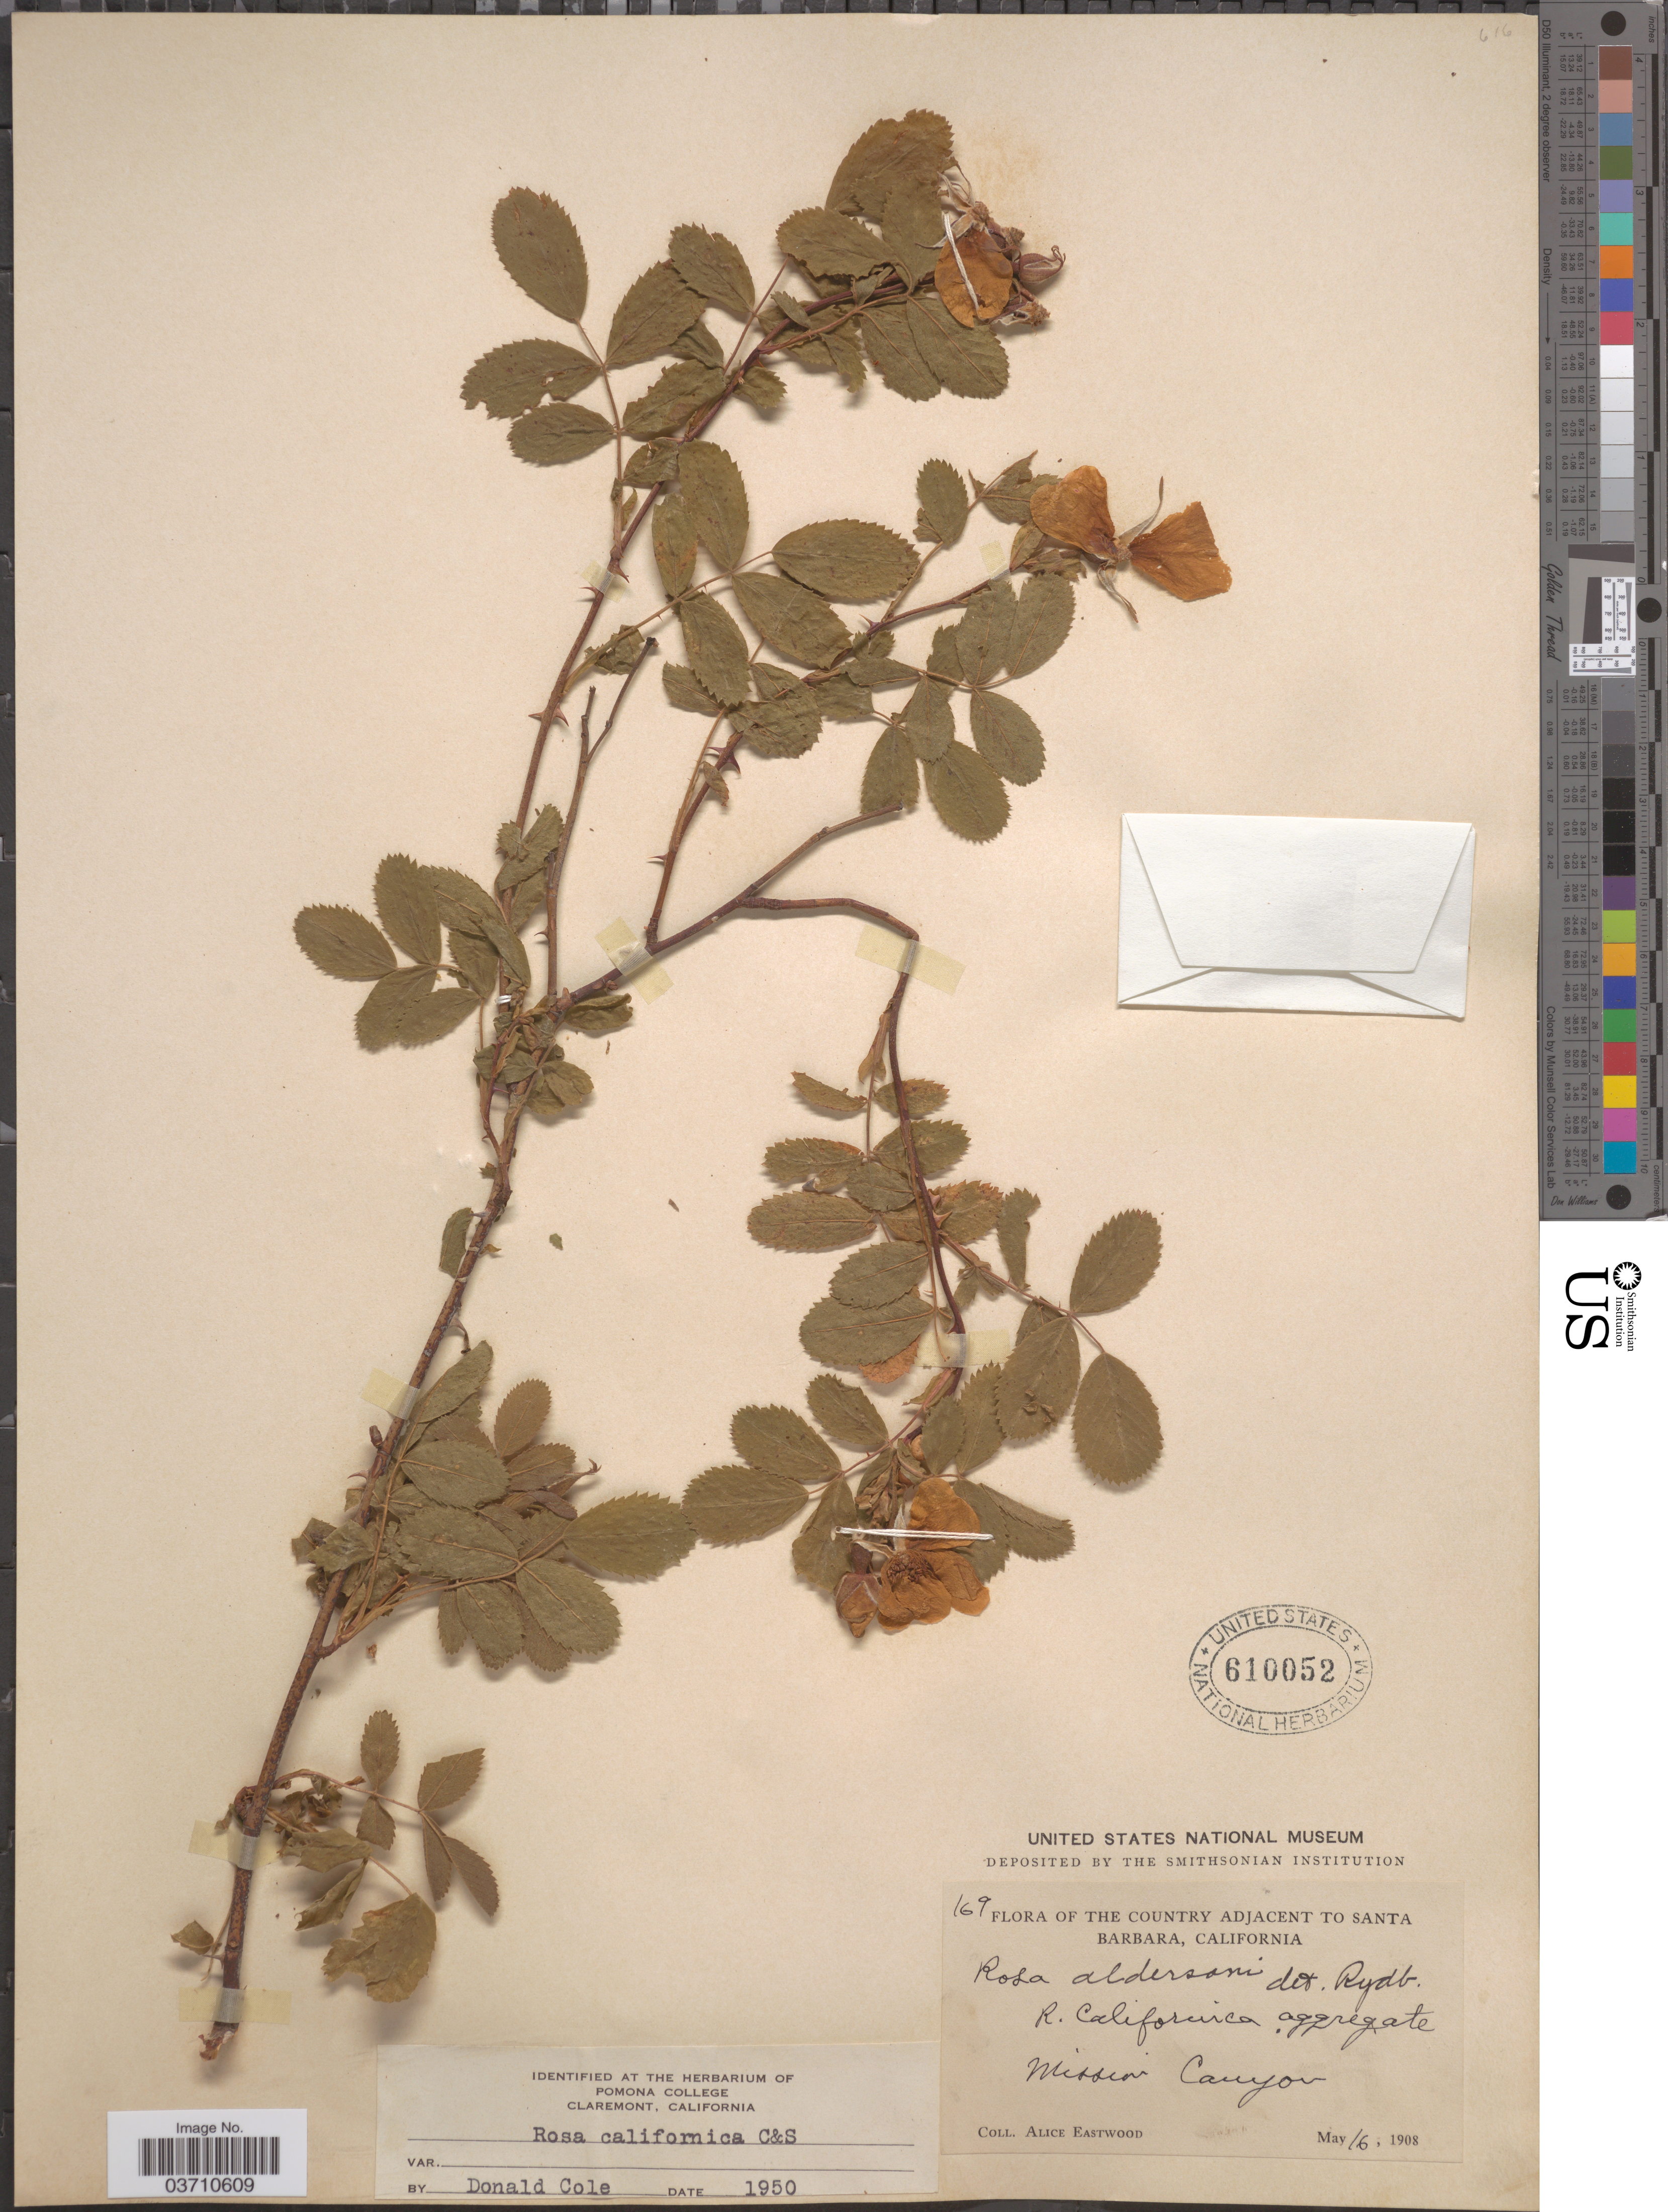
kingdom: Plantae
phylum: Tracheophyta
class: Magnoliopsida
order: Rosales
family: Rosaceae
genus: Rosa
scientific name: Rosa californica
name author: Cham. & Schltdl.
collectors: A. Eastwood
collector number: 169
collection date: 1908-05-16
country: United States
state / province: California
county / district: Santa Barbara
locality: The country adjacent to Santa Barbara. Mission Canyon.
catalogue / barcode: US 610052